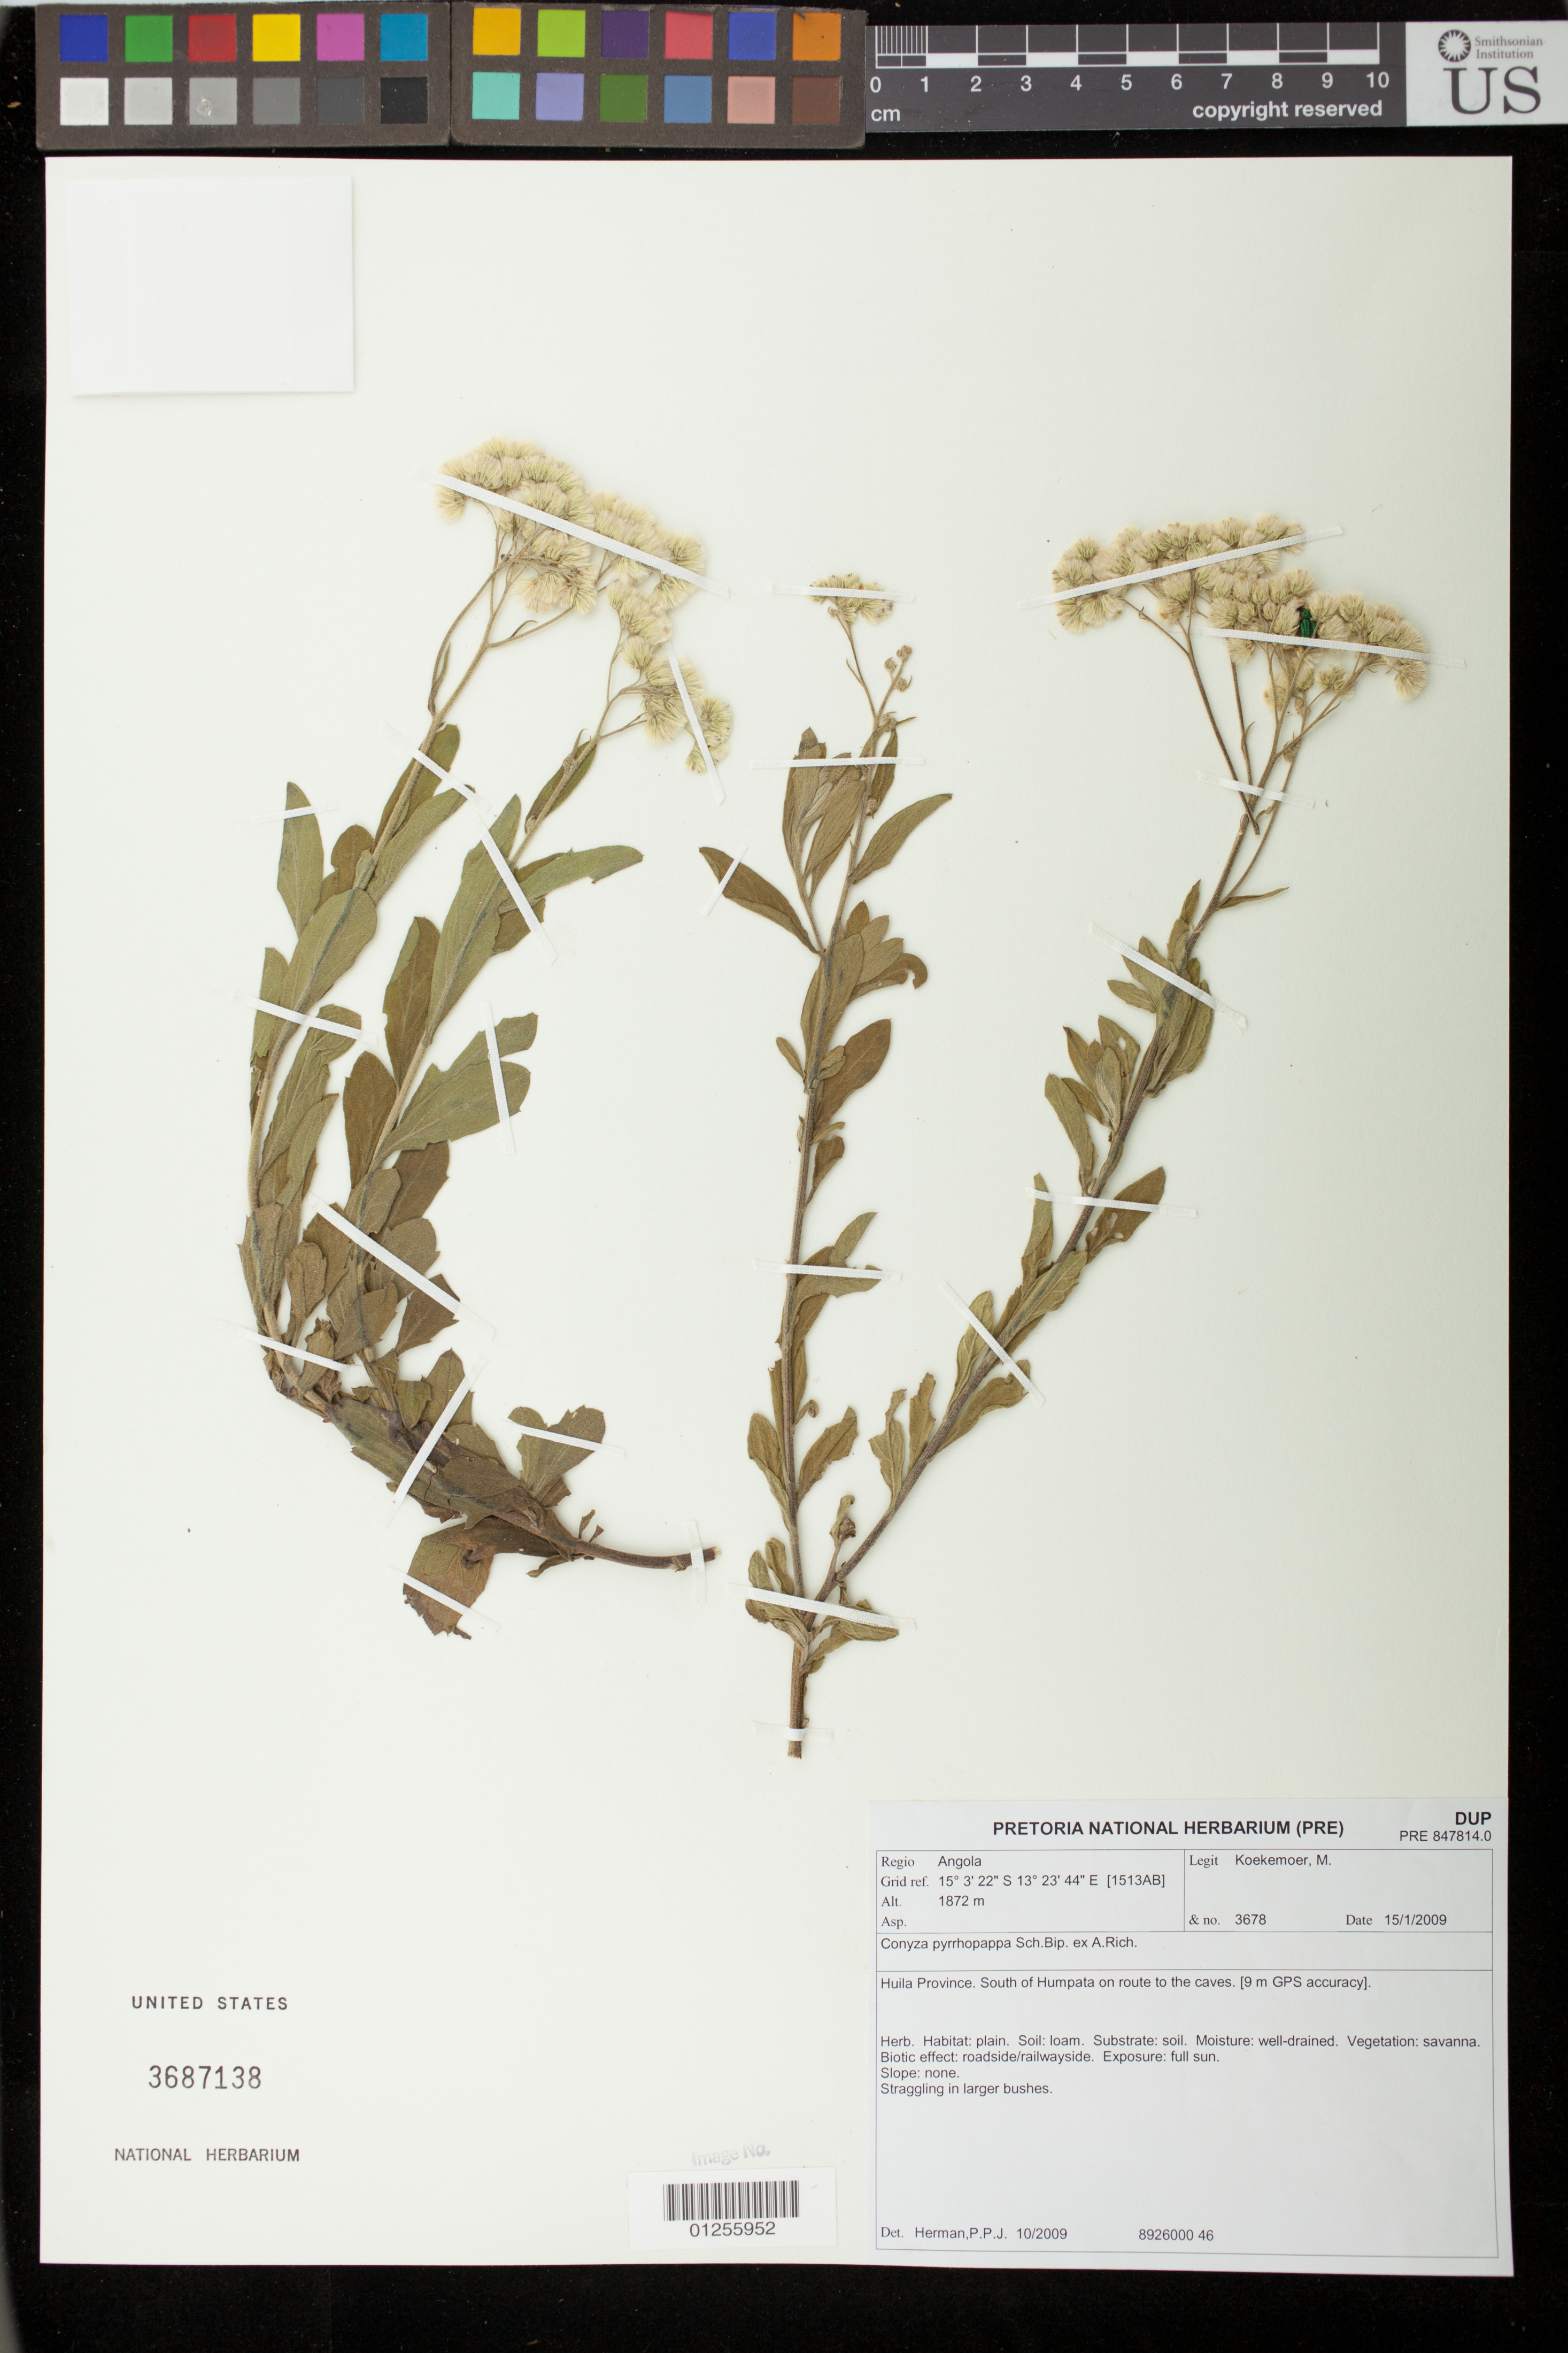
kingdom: Plantae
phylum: Tracheophyta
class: Magnoliopsida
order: Asterales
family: Asteraceae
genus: Conyza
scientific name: Conyza pyrrhopappa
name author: Sch. Bip. ex A. Rich.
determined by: Herman, P. P. J.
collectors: M. Koekemoer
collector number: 3678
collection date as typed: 15 Jan 2009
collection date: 2009-01-15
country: Angola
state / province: Huíla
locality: South of Humpata on route to the caves [9 m GPS accuracy]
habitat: Roadside/railwayside, full sun, savanna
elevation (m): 1872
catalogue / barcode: US 3687138